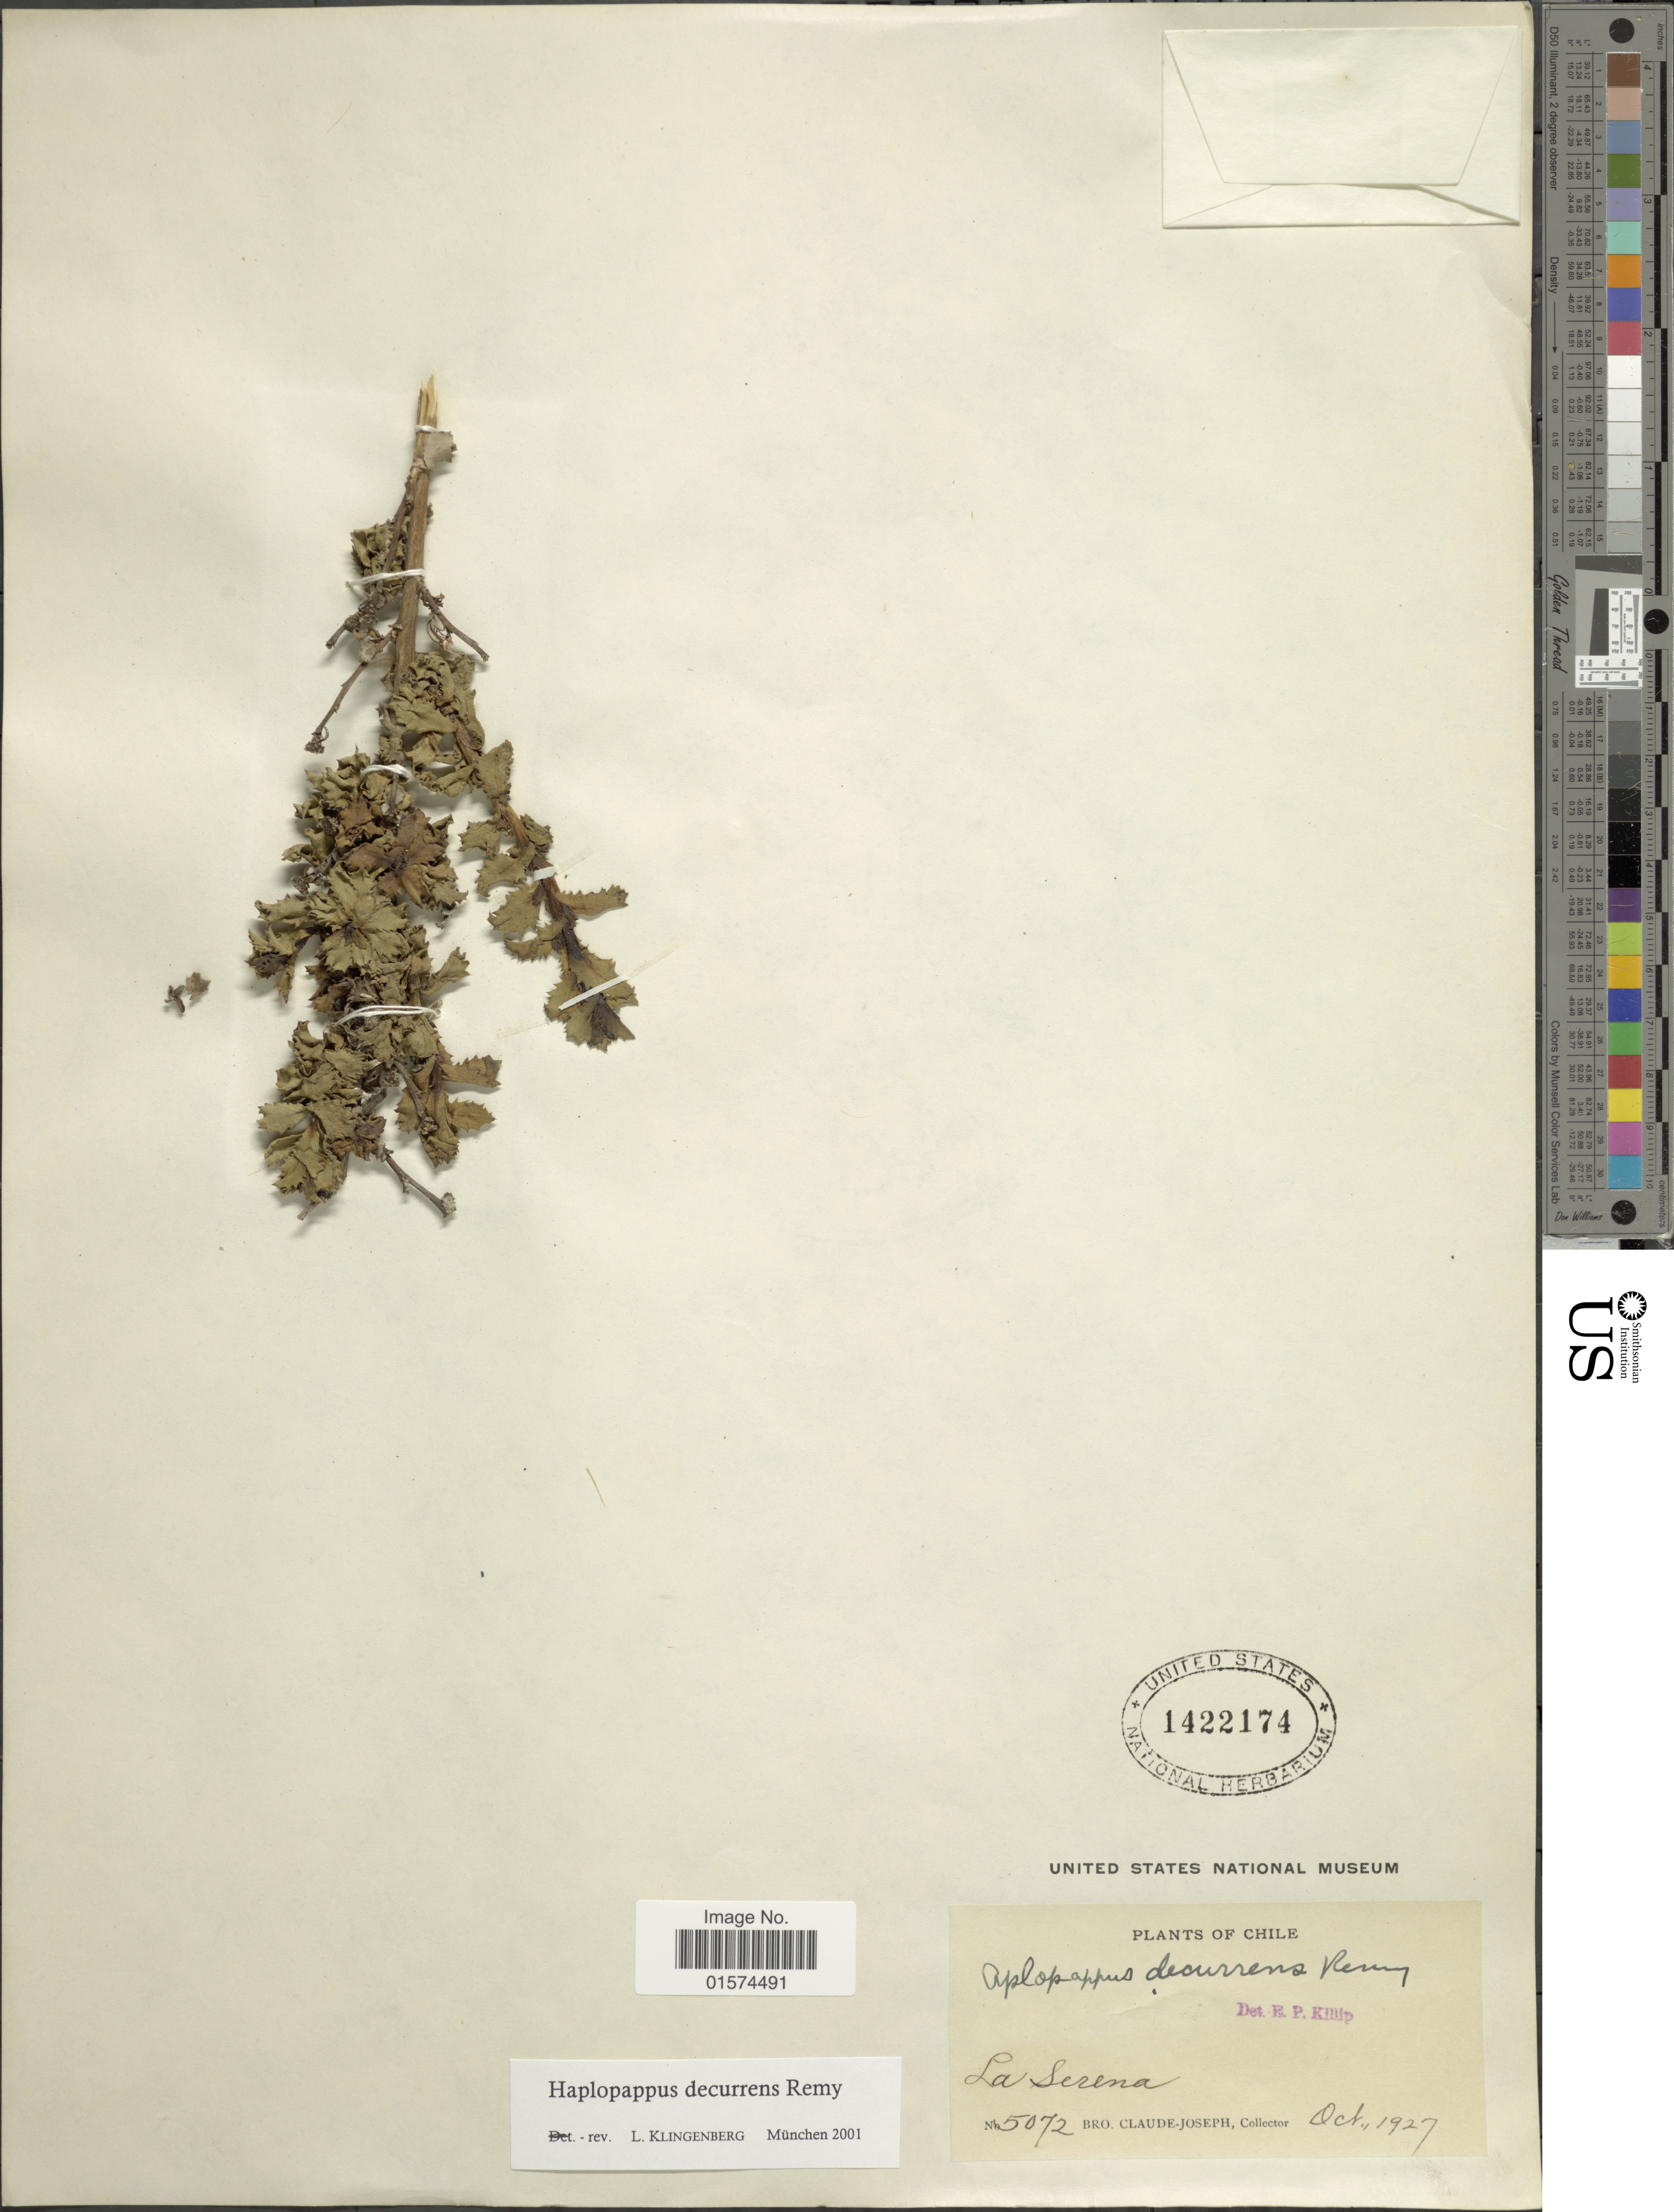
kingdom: Plantae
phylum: Tracheophyta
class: Magnoliopsida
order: Asterales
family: Asteraceae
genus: Haplopappus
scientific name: Haplopappus decurrens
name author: J. Rémy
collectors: Bro. Claude-Joseph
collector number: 5072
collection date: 1927-10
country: Chile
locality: La Serena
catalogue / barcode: US 1422174